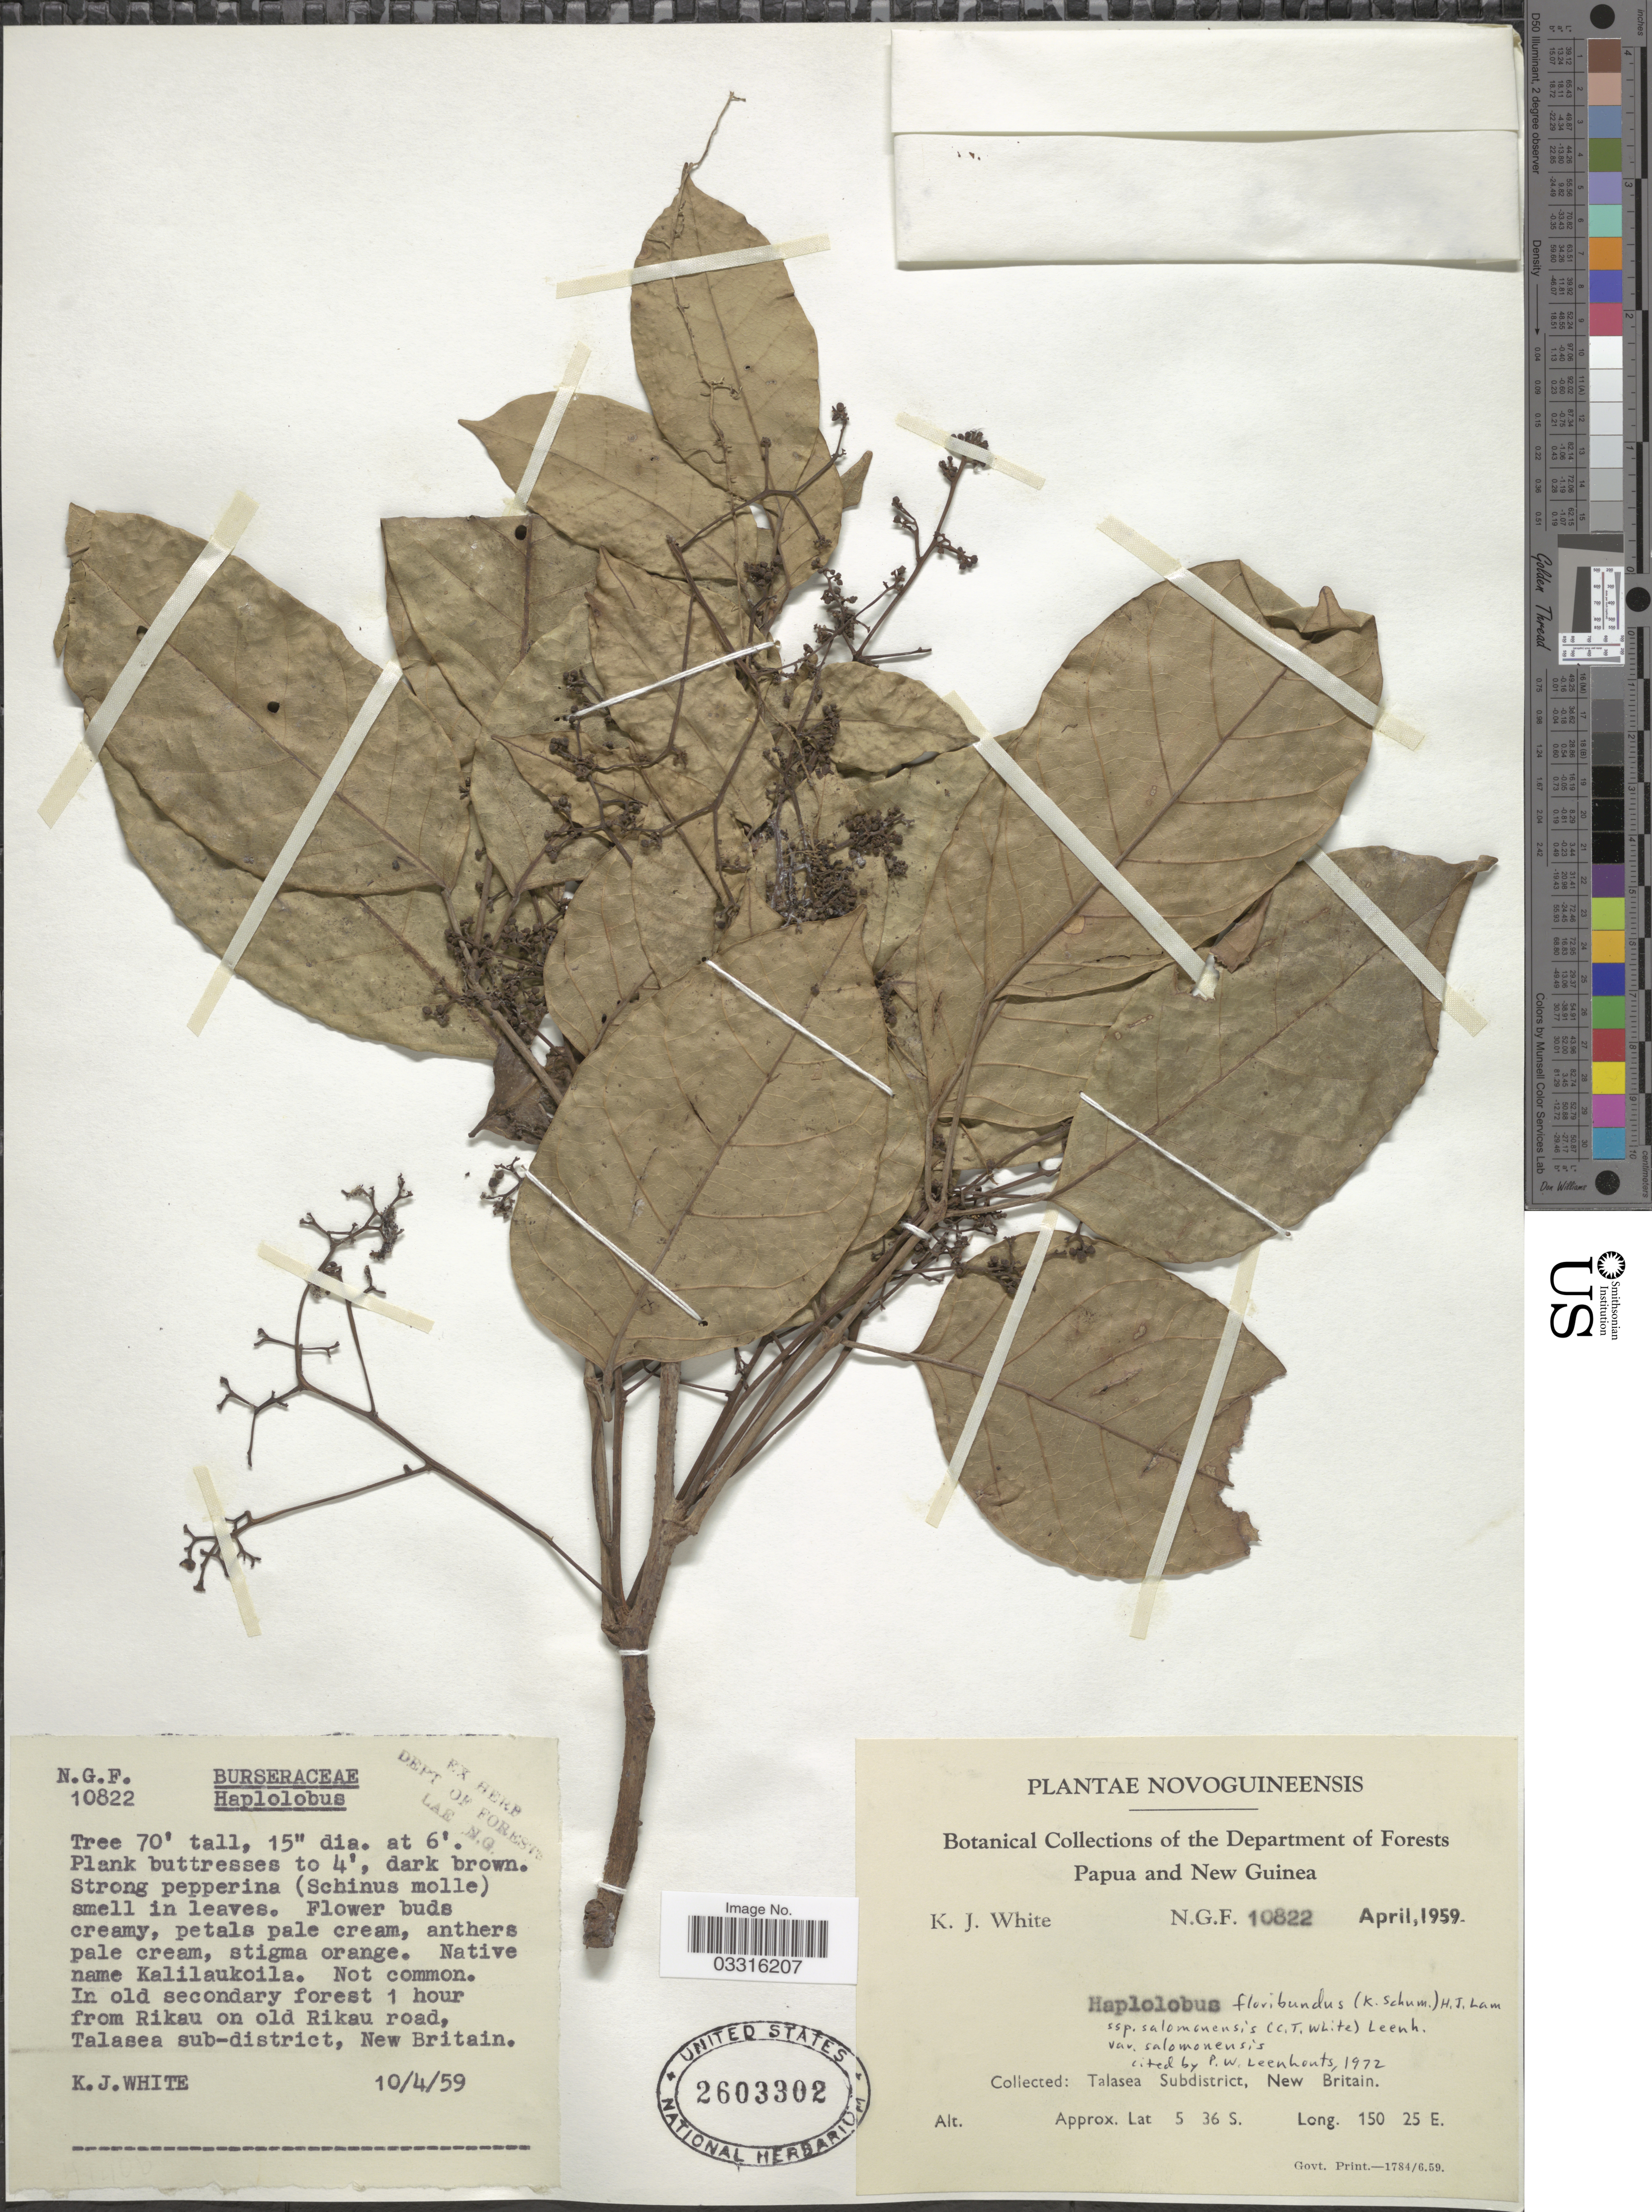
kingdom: Plantae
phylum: Tracheophyta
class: Magnoliopsida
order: Sapindales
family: Burseraceae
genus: Haplolobus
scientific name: Haplolobus floribundus subsp. salomonensis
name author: (C.T. White) Leenh.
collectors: K. J. White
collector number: NGF10822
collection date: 1959-04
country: Papua New Guinea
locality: Novoguineensis, Talsea Subdistrict, New Britain, In old secondary forest 1 hour from Rikau on old Rikau road, Talasea sub-district.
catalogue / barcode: US 2603302